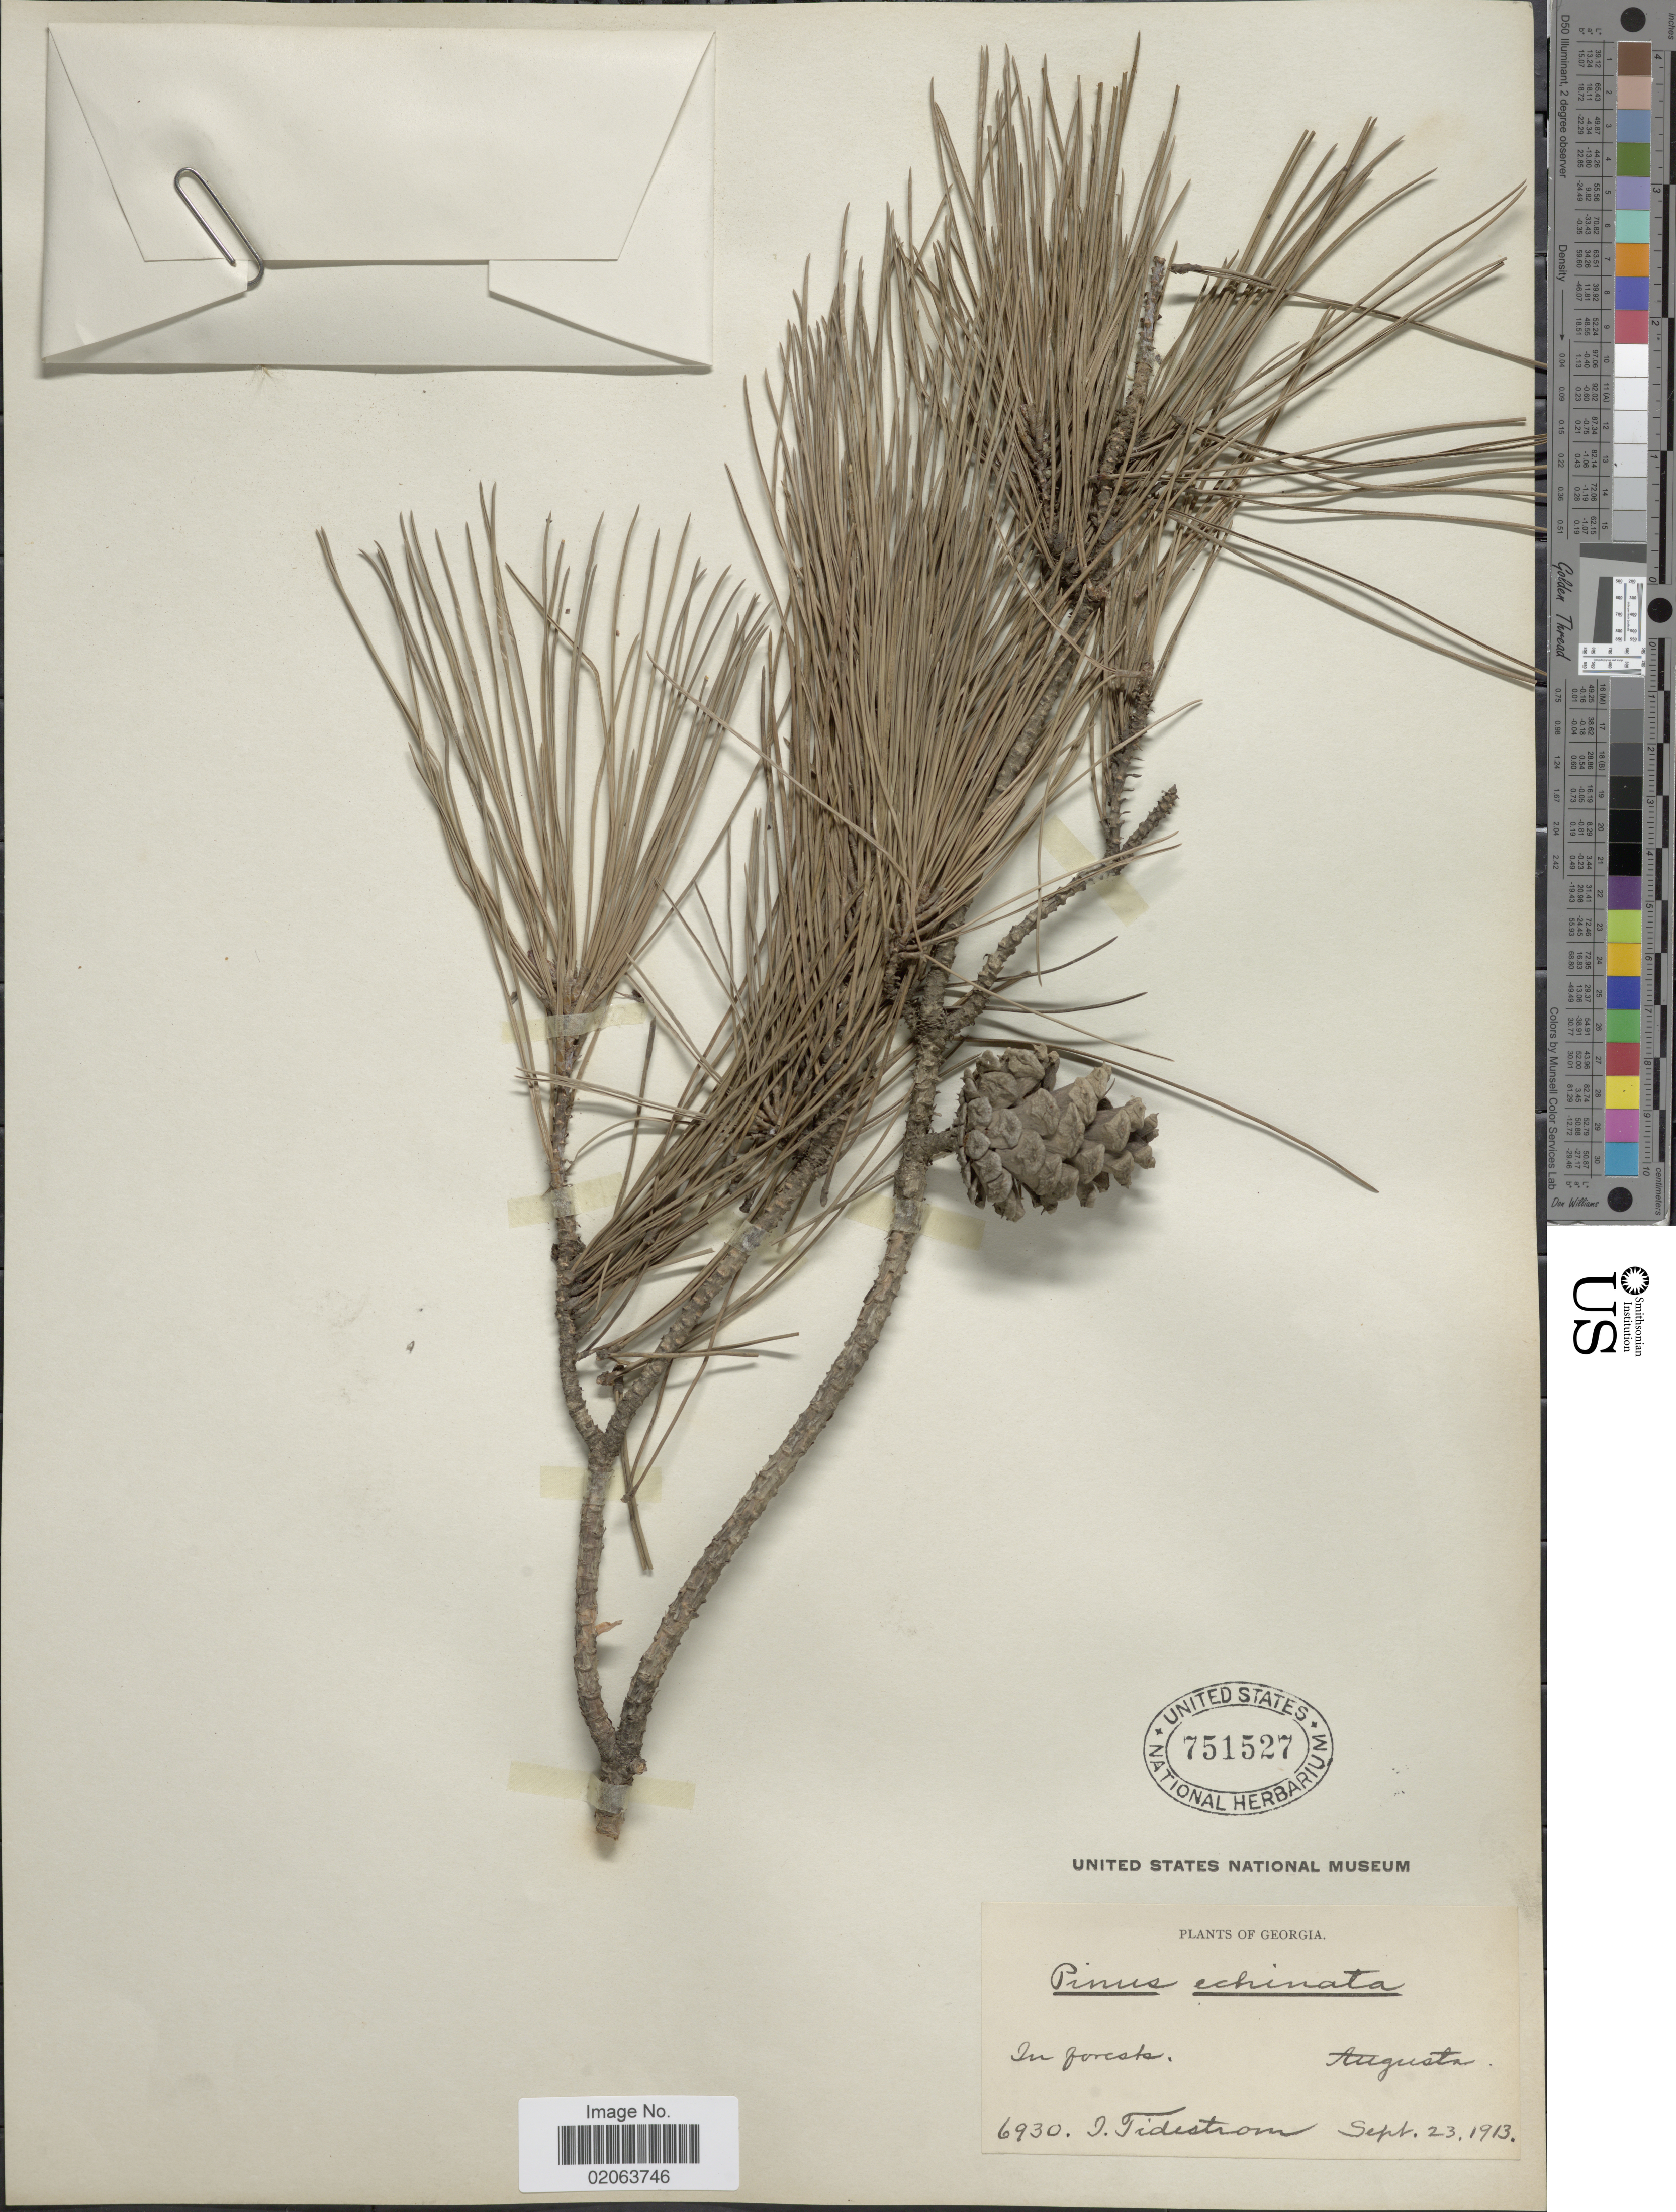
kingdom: Plantae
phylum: Tracheophyta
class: Pinopsida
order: Pinales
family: Pinaceae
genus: Pinus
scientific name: Pinus echinata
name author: Mill.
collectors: I. F. Tidestrom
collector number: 6930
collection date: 1913-09-23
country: United States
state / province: Georgia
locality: In forest. Augusta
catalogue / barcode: US 751527